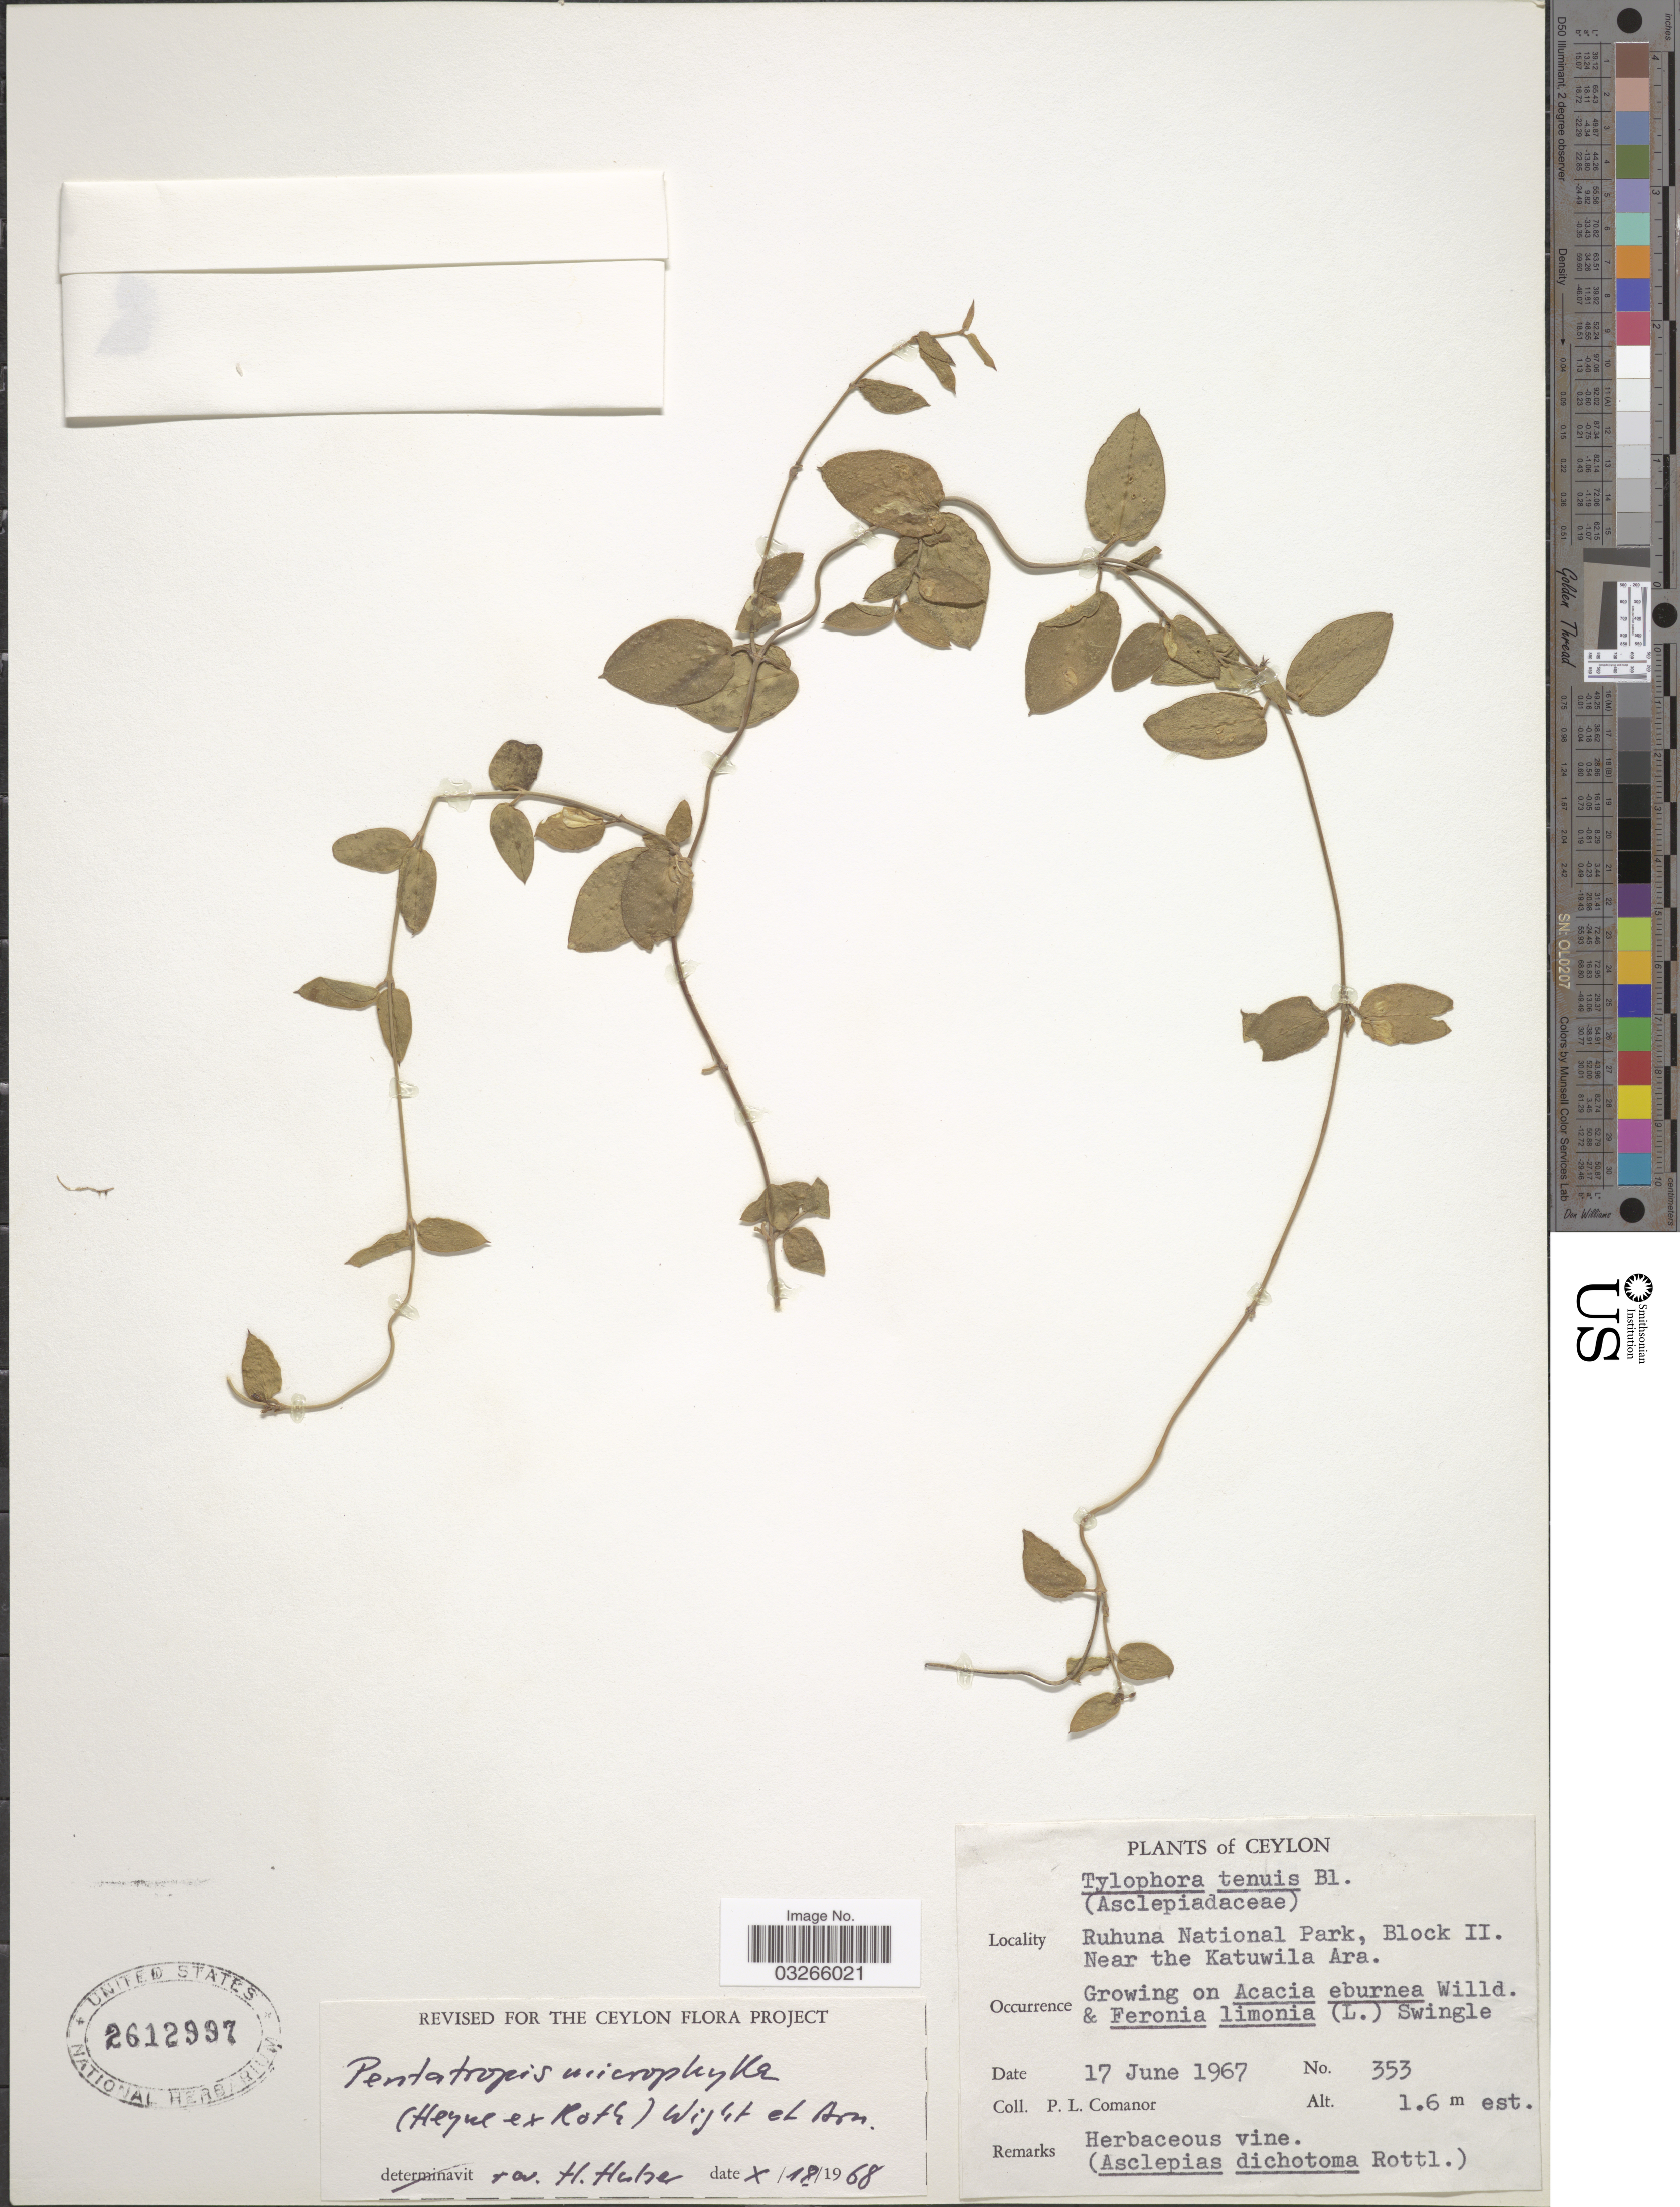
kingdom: Plantae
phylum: Tracheophyta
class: Magnoliopsida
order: Gentianales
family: Apocynaceae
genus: Pentatropis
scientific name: Pentatropis microphylla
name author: (A. Roth ex Schult.) Wight & Arn.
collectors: P. Comanor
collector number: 353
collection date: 1967-06-17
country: Sri Lanka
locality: Ceylon. Ruhuna National Park, Block II. Near the Katuwila Area.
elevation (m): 1.6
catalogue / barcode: US 2612997